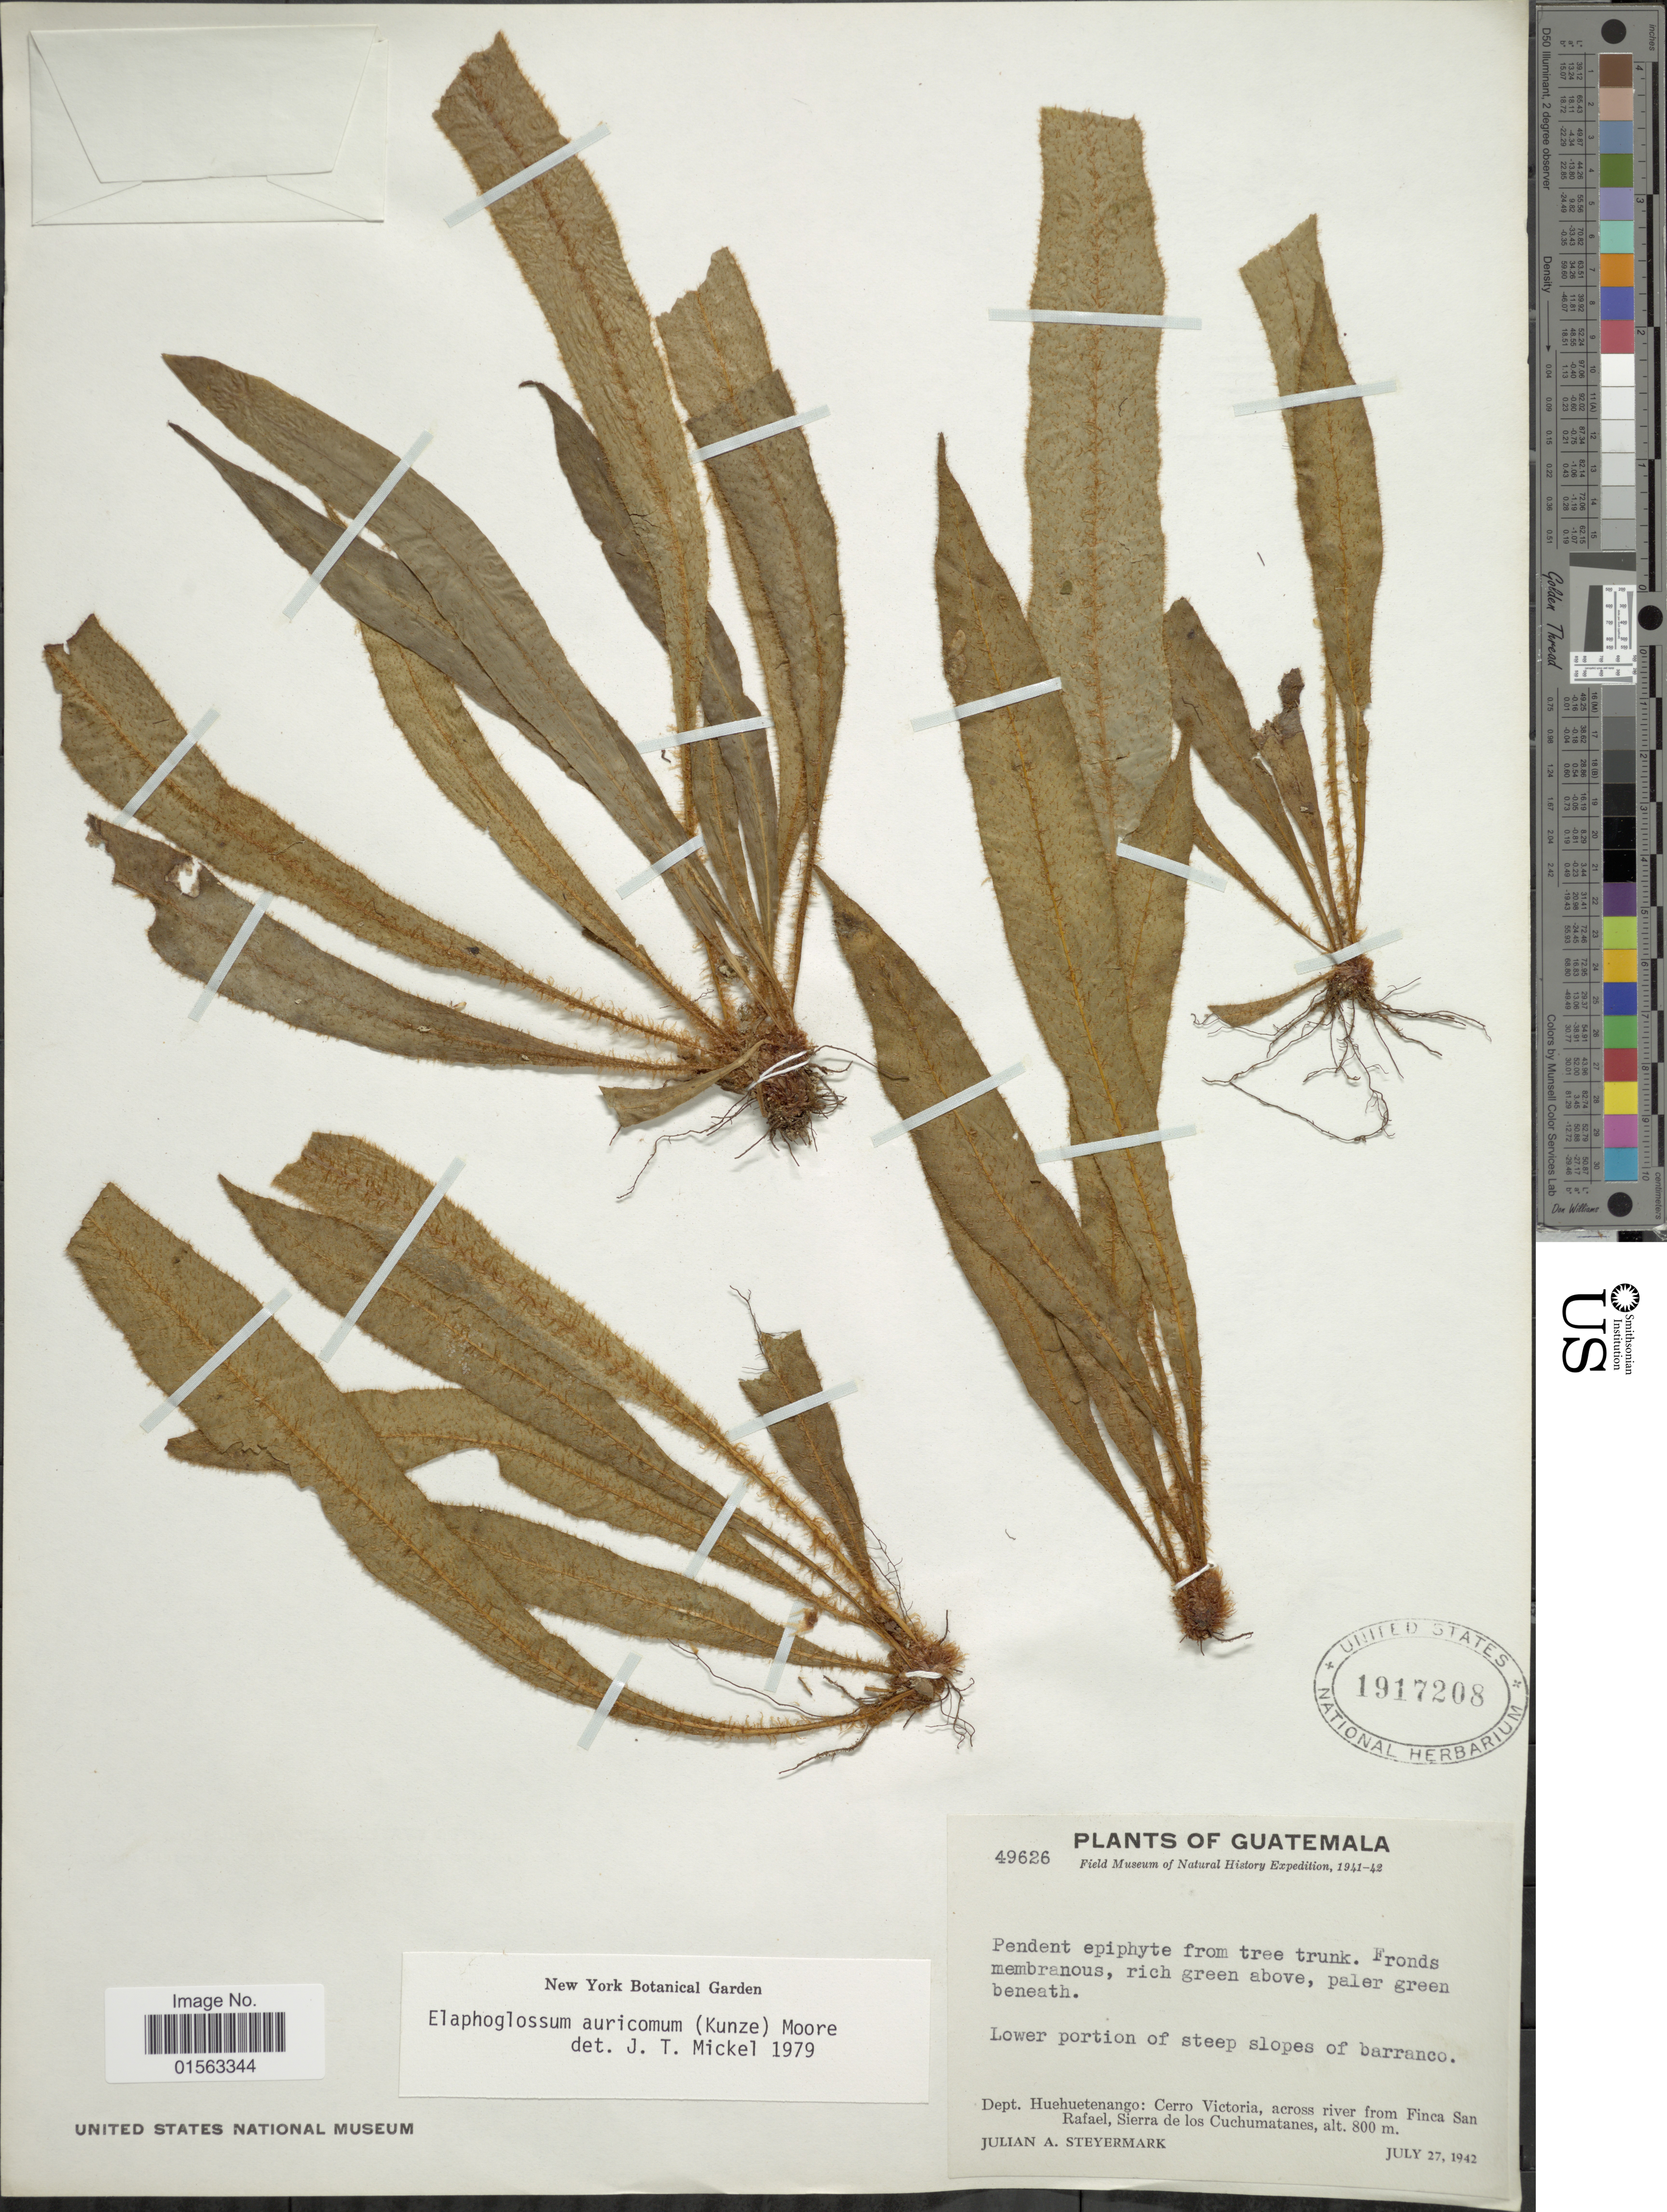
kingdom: Plantae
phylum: Tracheophyta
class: Polypodiopsida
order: Polypodiales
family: Dryopteridaceae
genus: Elaphoglossum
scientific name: Elaphoglossum auricomum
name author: (Kunze) T. Moore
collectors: J. Steyermark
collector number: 49626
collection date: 1942-07-27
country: Guatemala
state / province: Huehuetenango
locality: Dept. Huehuetenango: Cerro Victoria, across river from Finca San Rafael, Sierra de los Cuchumatanes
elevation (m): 800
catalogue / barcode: US 1917208